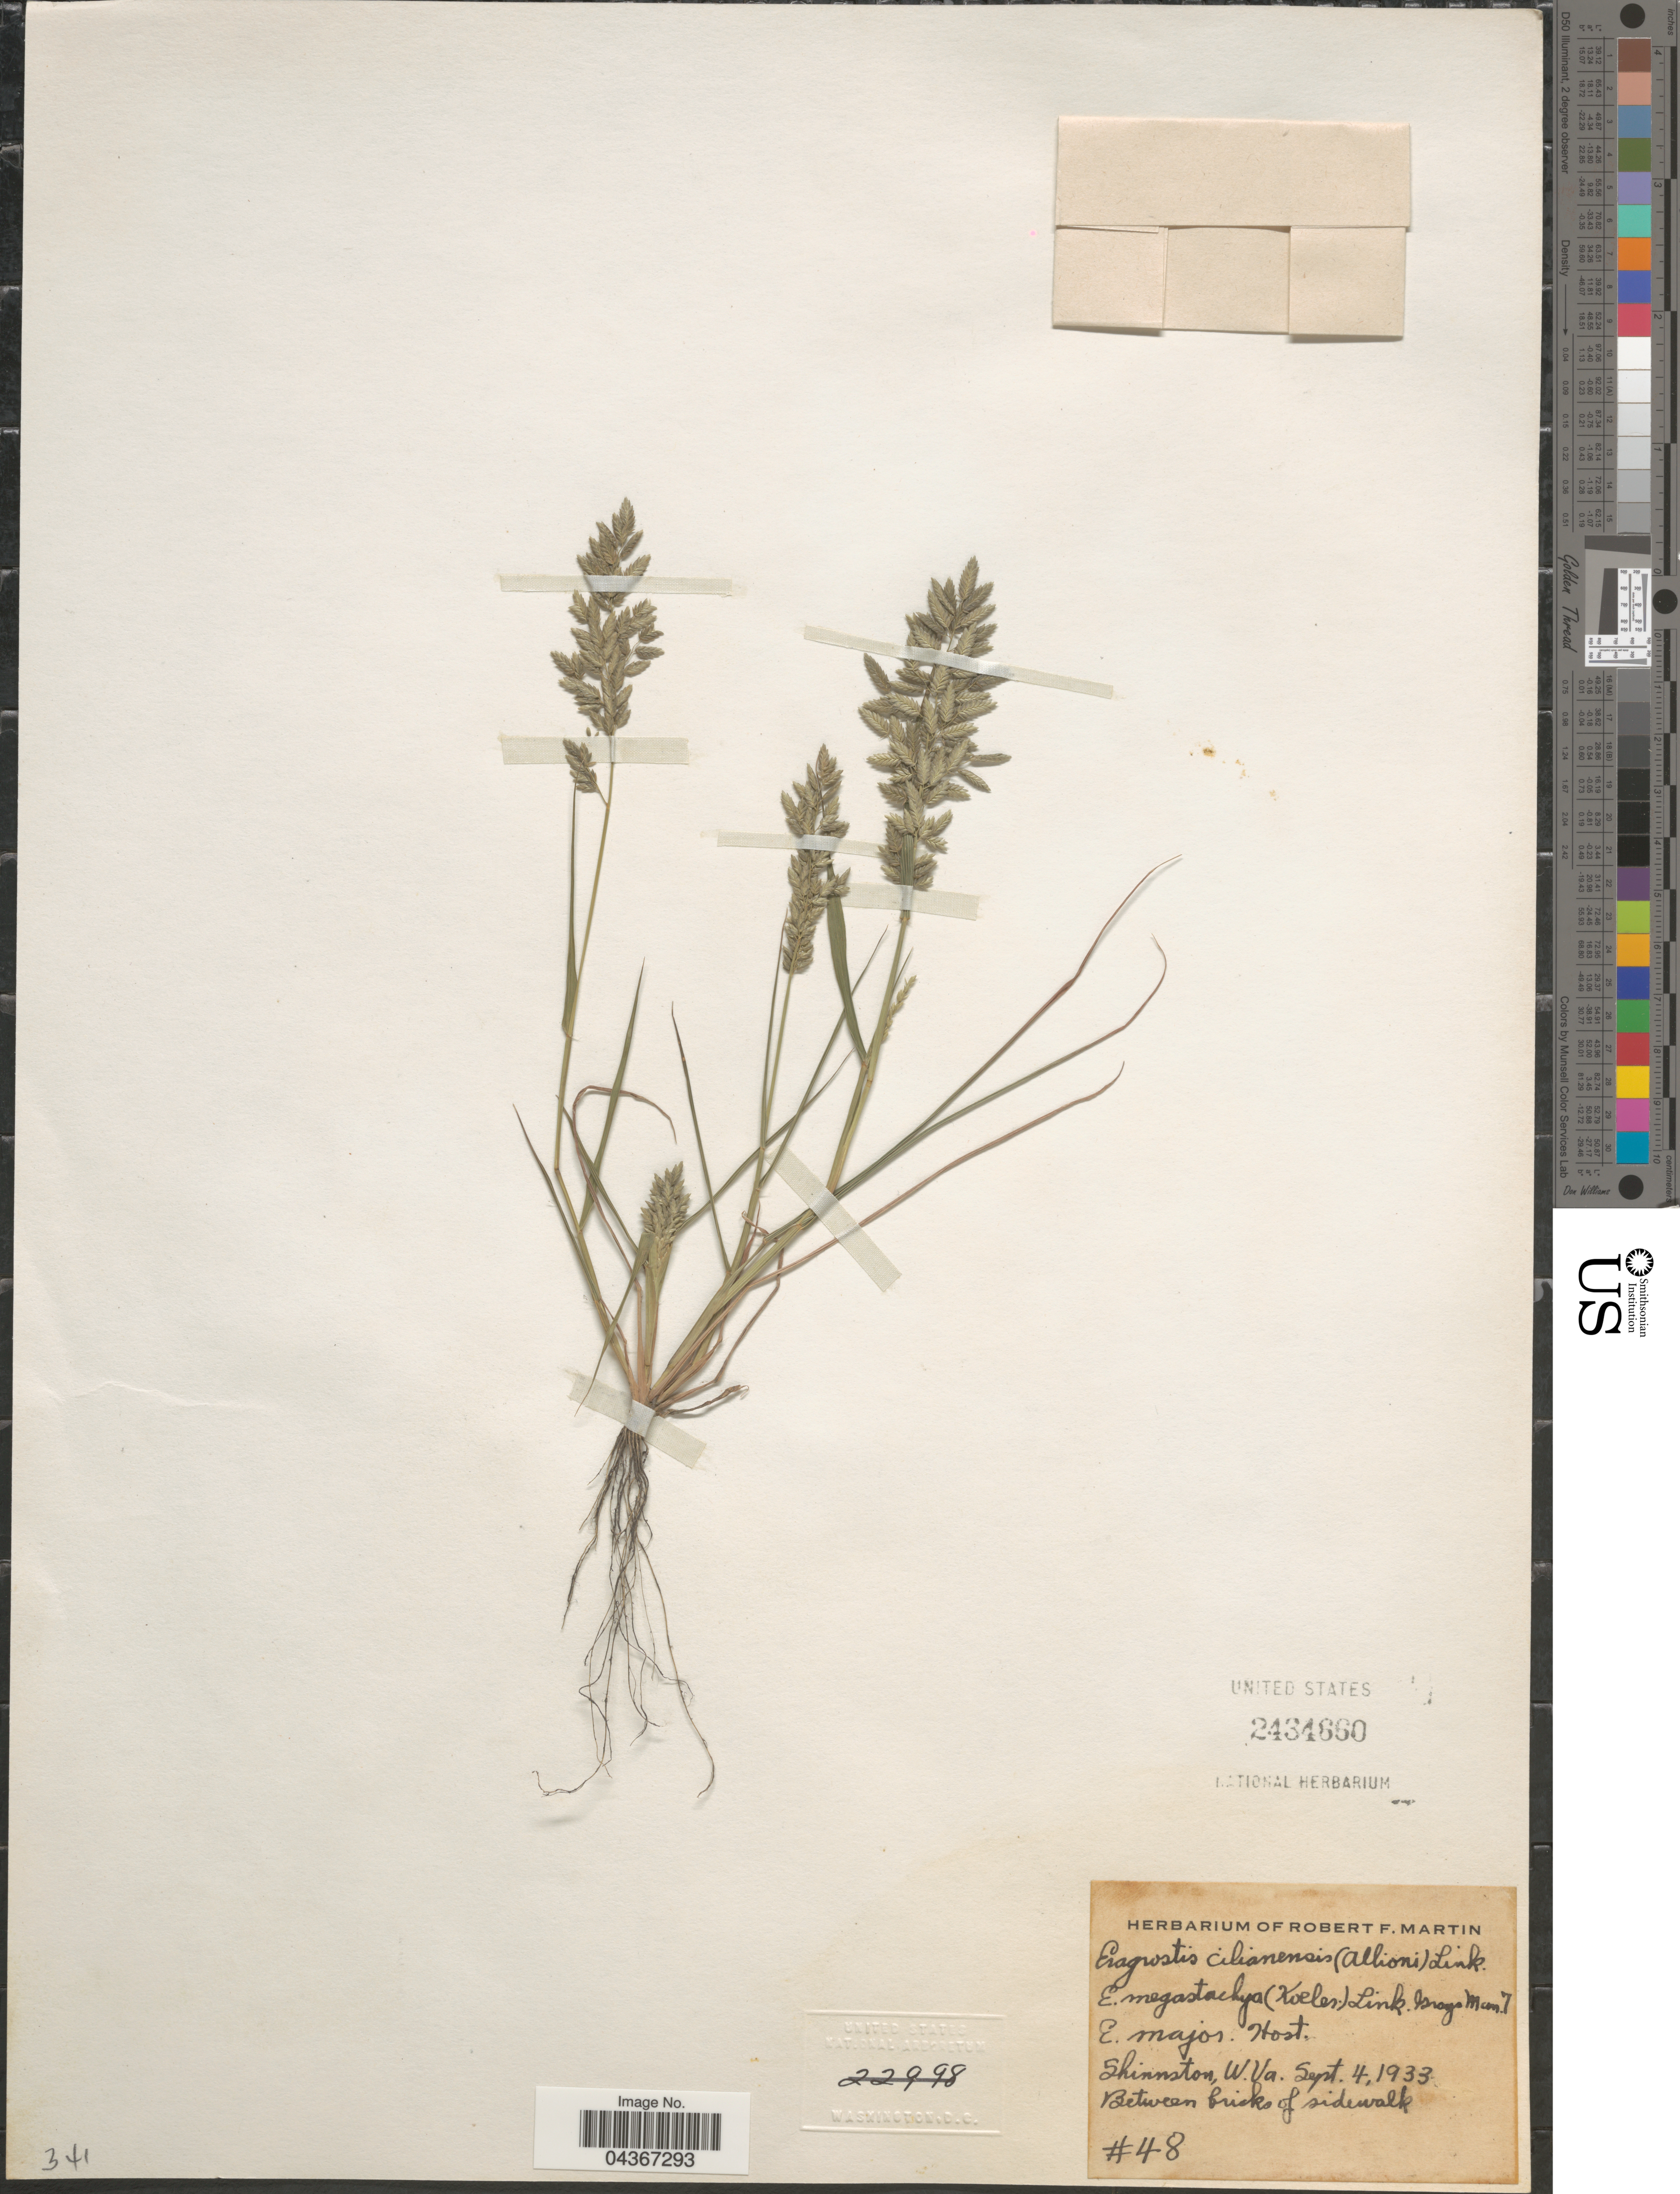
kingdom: Plantae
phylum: Tracheophyta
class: Liliopsida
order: Poales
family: Poaceae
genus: Eragrostis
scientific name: Eragrostis cilianensis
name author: (Bellardi) Vignolo ex Janch.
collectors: ex herb. Martin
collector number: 48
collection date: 1933-09-04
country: United States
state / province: West Virginia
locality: Shinnston. Between bricks of sidewalk.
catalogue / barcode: US 2434660